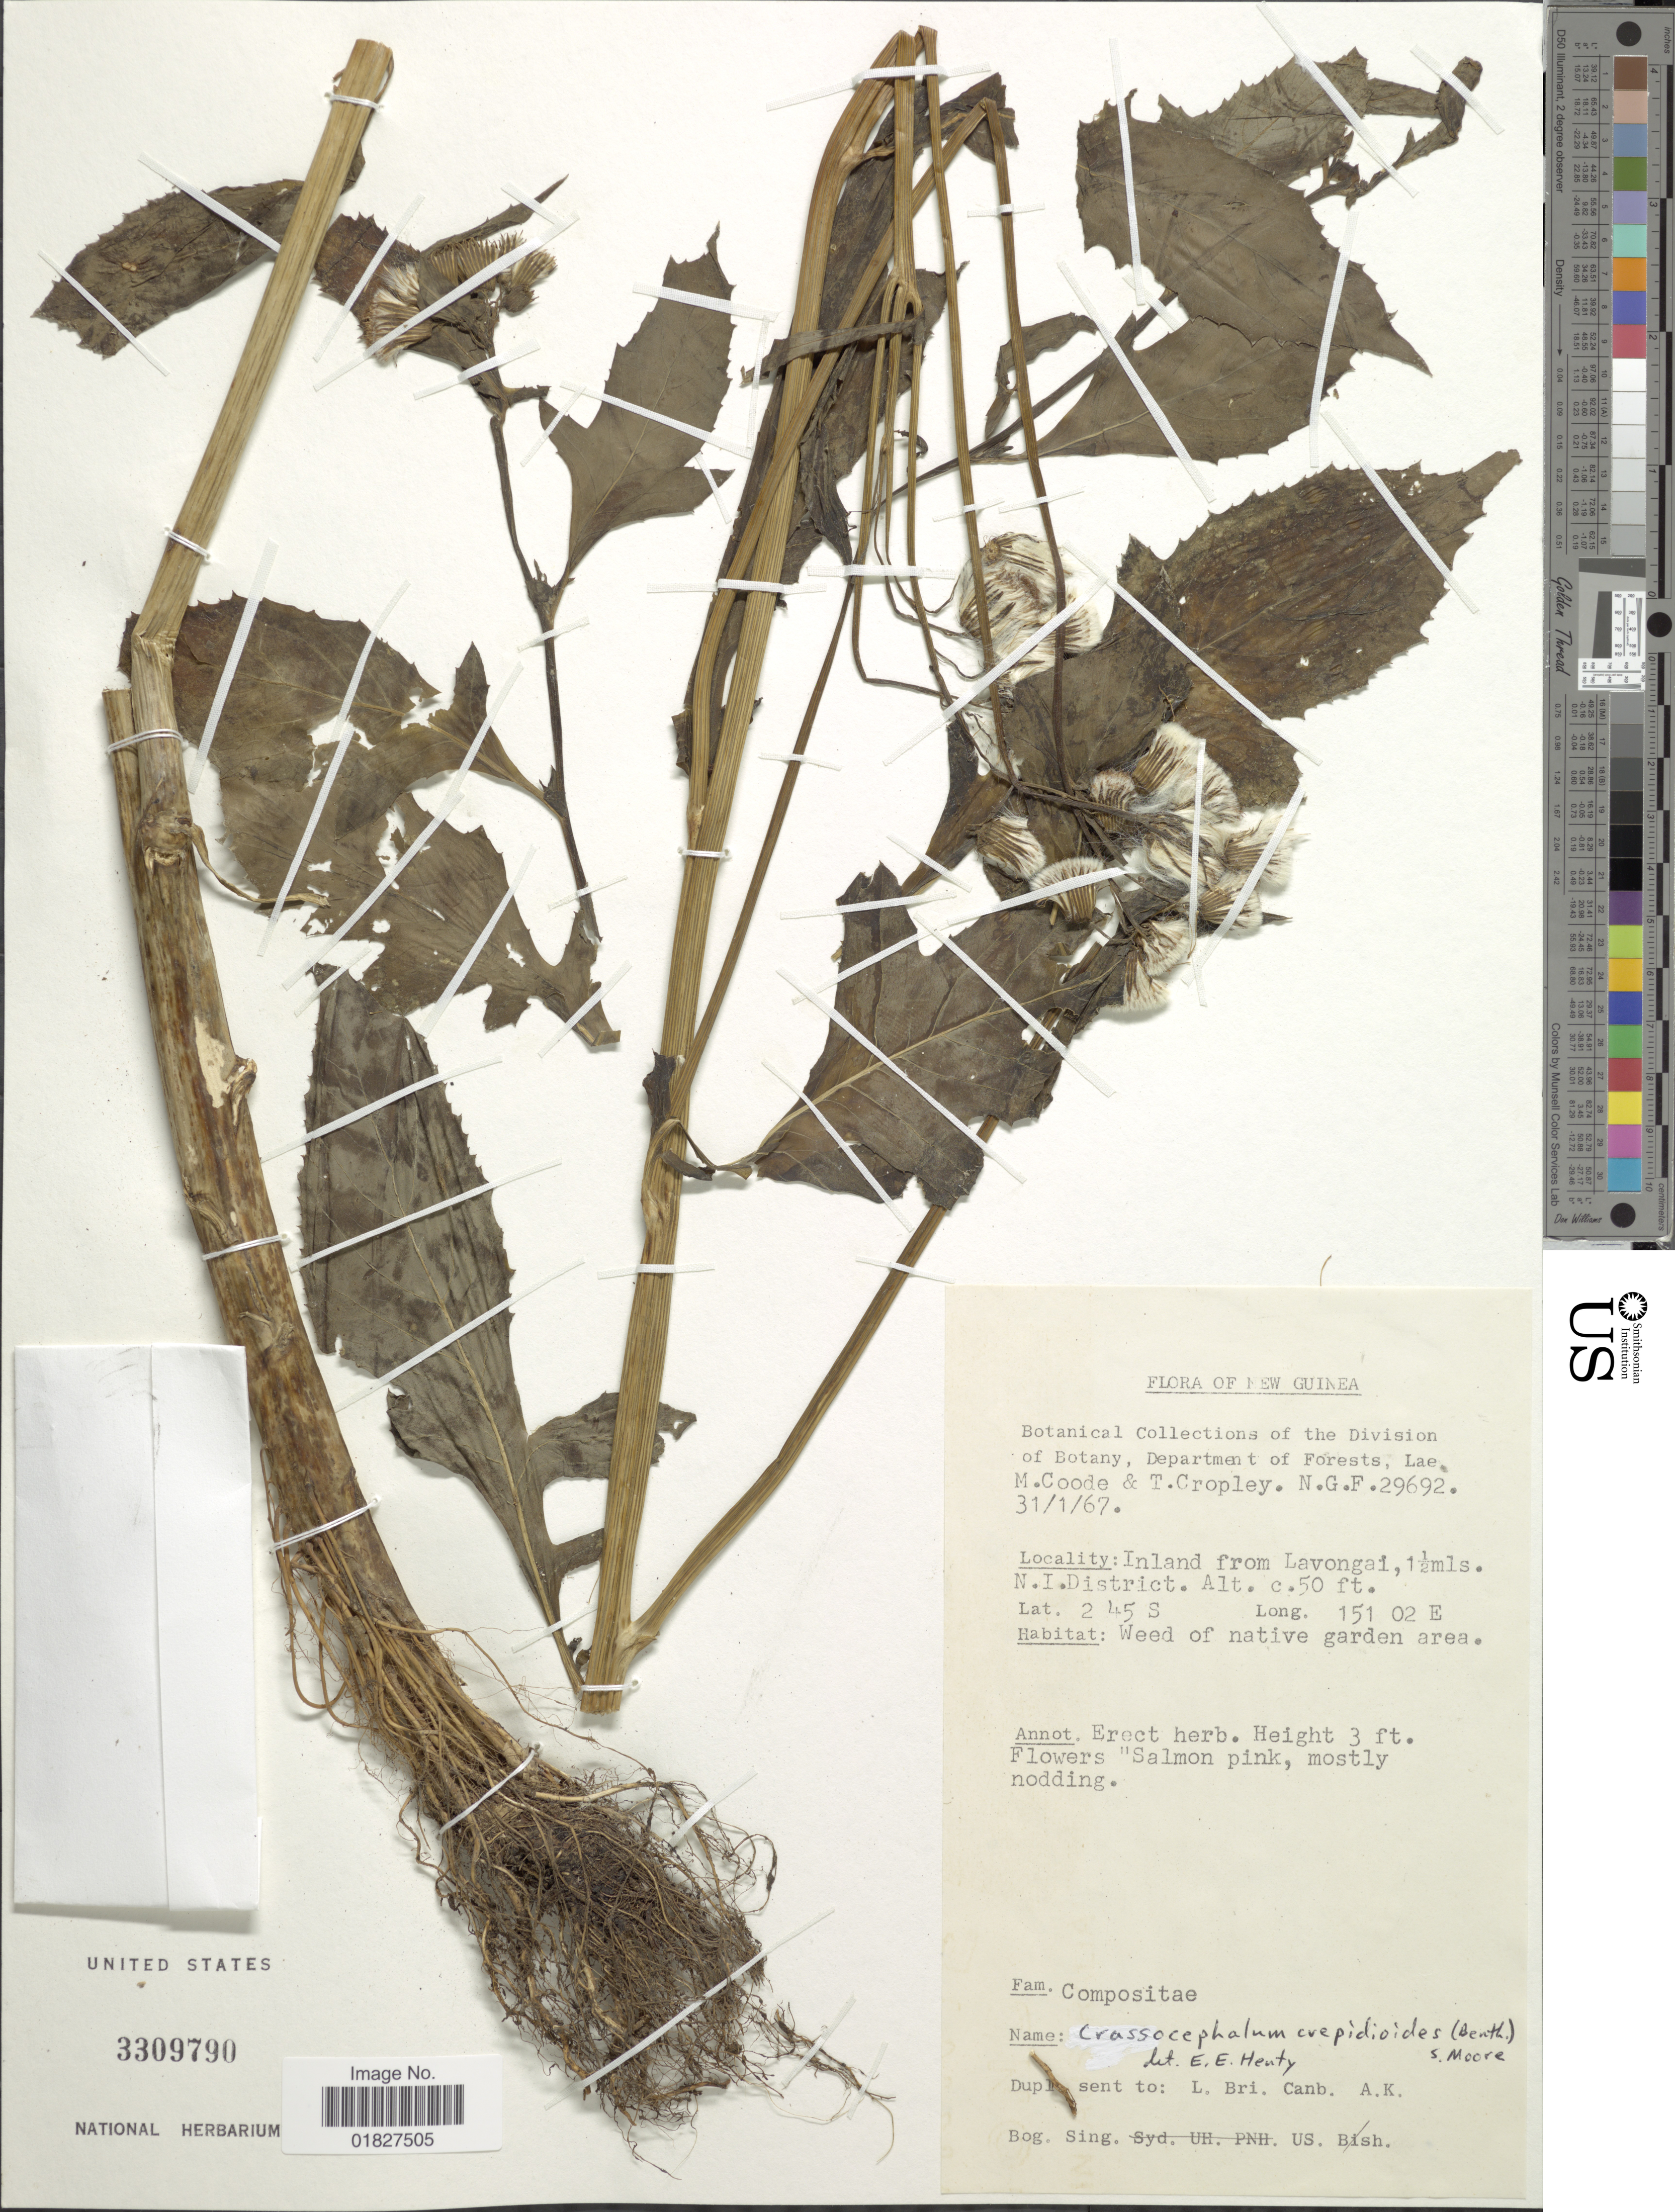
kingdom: Plantae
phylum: Tracheophyta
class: Magnoliopsida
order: Asterales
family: Asteraceae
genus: Crassocephalum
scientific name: Crassocephalum crepidioides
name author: (Benth.) S. Moore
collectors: M. Coode & T. Cropley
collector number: N.G.F.29692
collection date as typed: Transcribed d/m/y: 31/1/67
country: Papua New Guinea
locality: New Guinea, inland from Lavongai, 1½ mls N. I. District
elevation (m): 15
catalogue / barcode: US 3309790